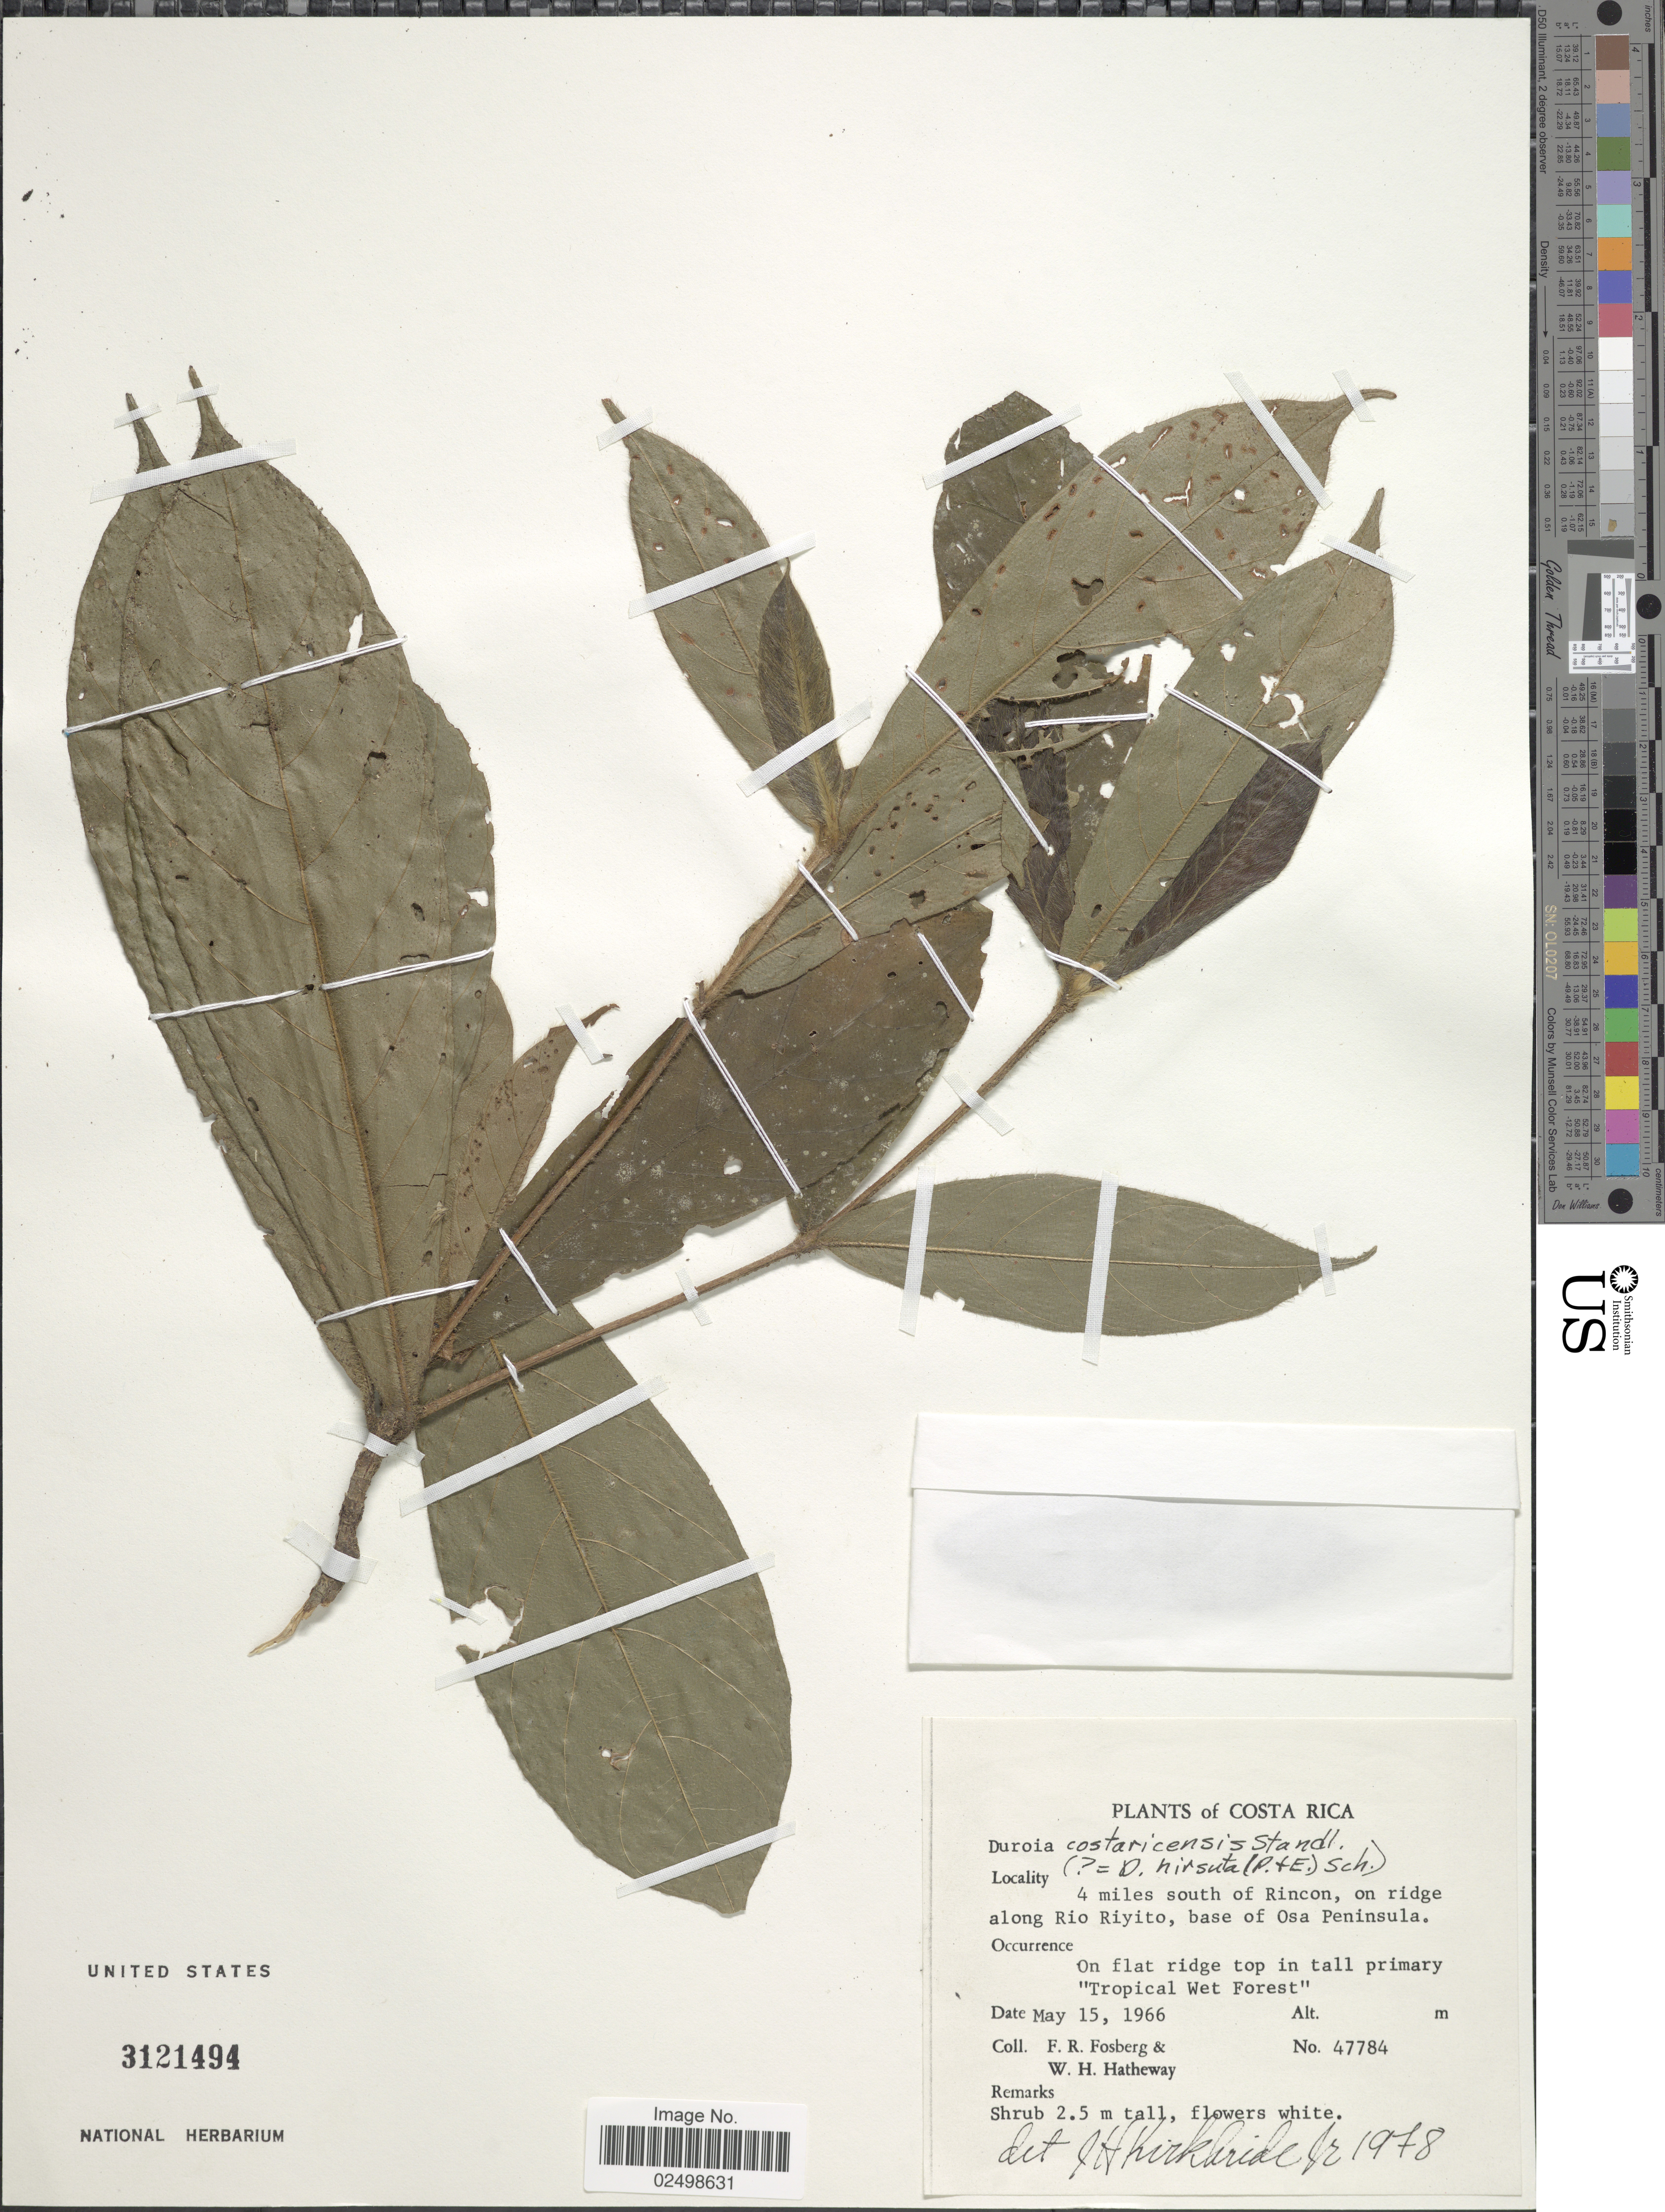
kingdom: Plantae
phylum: Tracheophyta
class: Magnoliopsida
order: Gentianales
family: Rubiaceae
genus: Duroia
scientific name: Duroia costaricensis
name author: Standl.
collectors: F. R. Fosberg & W. H. Hatheway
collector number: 47784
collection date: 1966-05-15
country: Costa Rica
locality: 4 miles south of Rincon, on ridge along Rio Riyito, base of Osa Peninsula.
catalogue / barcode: US 3121494